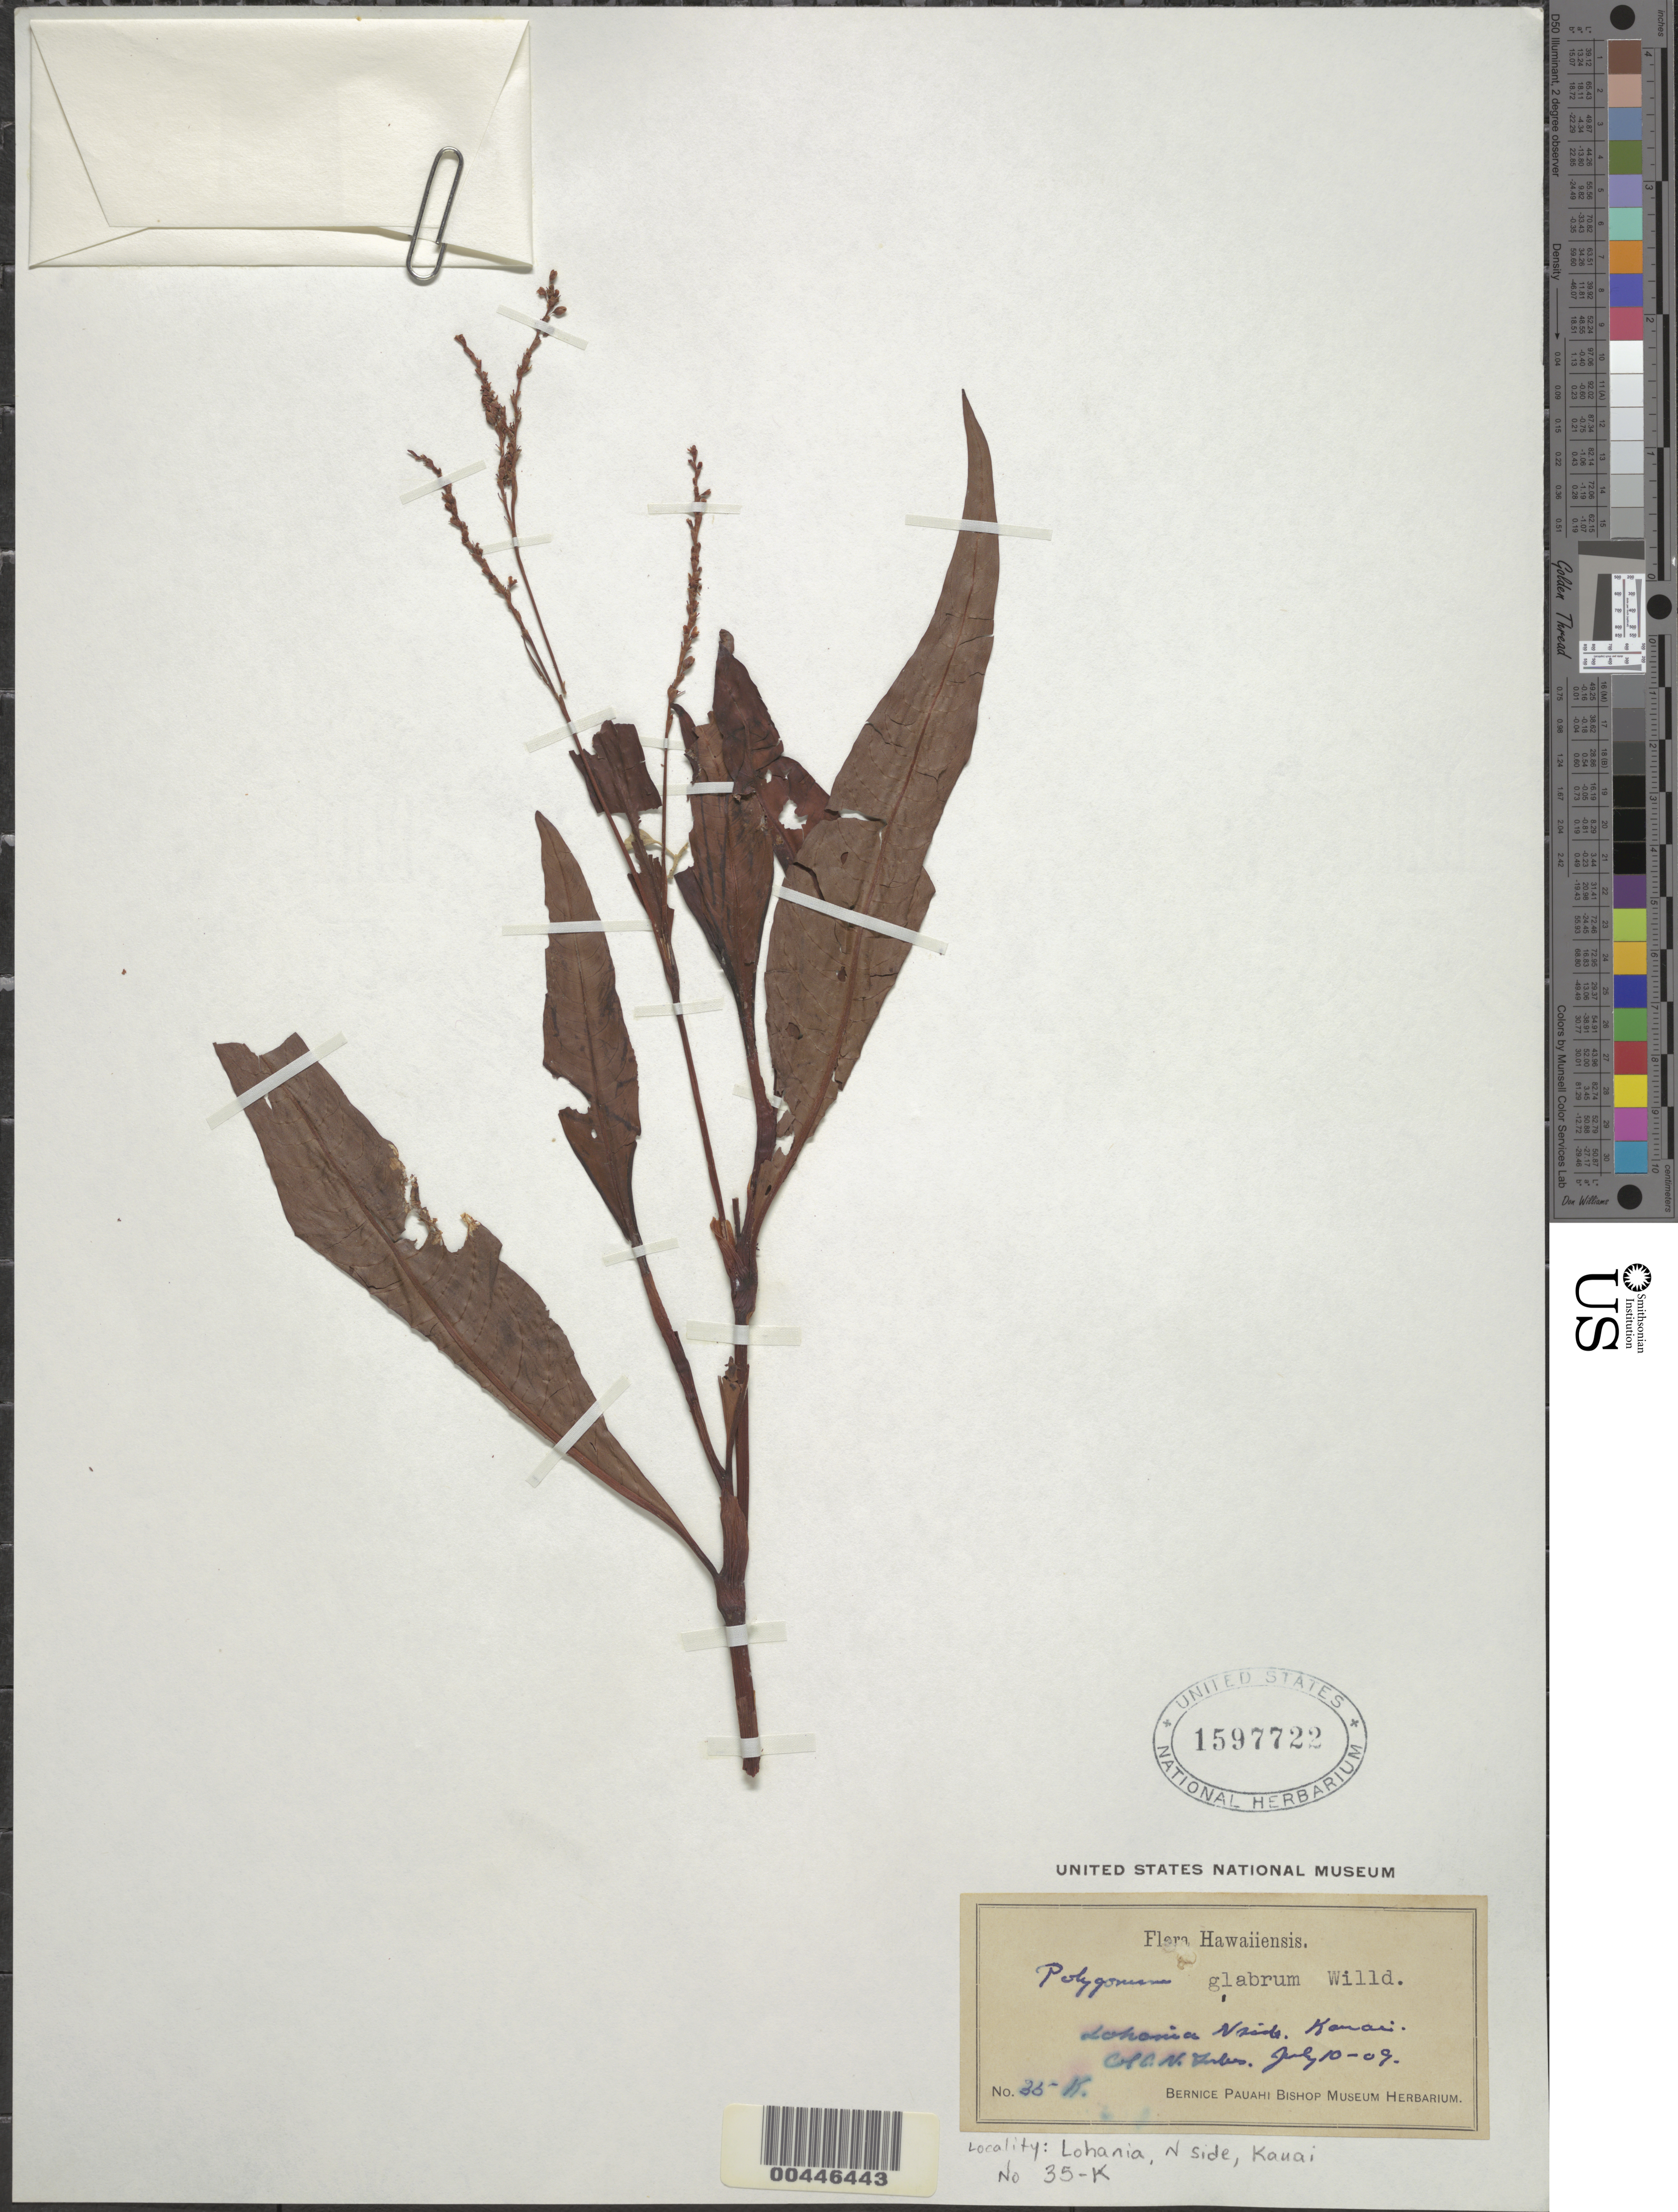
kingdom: Plantae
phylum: Tracheophyta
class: Magnoliopsida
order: Caryophyllales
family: Polygonaceae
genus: Persicaria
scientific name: Persicaria glabra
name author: (Willd.) M. Gómez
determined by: Wagner, W. L., (BOT), Smithsonian Institution - National Museum of Natural History (UNITED STATES)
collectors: C. N. Forbes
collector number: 35.K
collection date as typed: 10 Jul 1909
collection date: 1909-07-10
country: United States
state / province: Hawaii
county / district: Kauai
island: Kaua'i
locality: Lohania, N side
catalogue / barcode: US 1597722